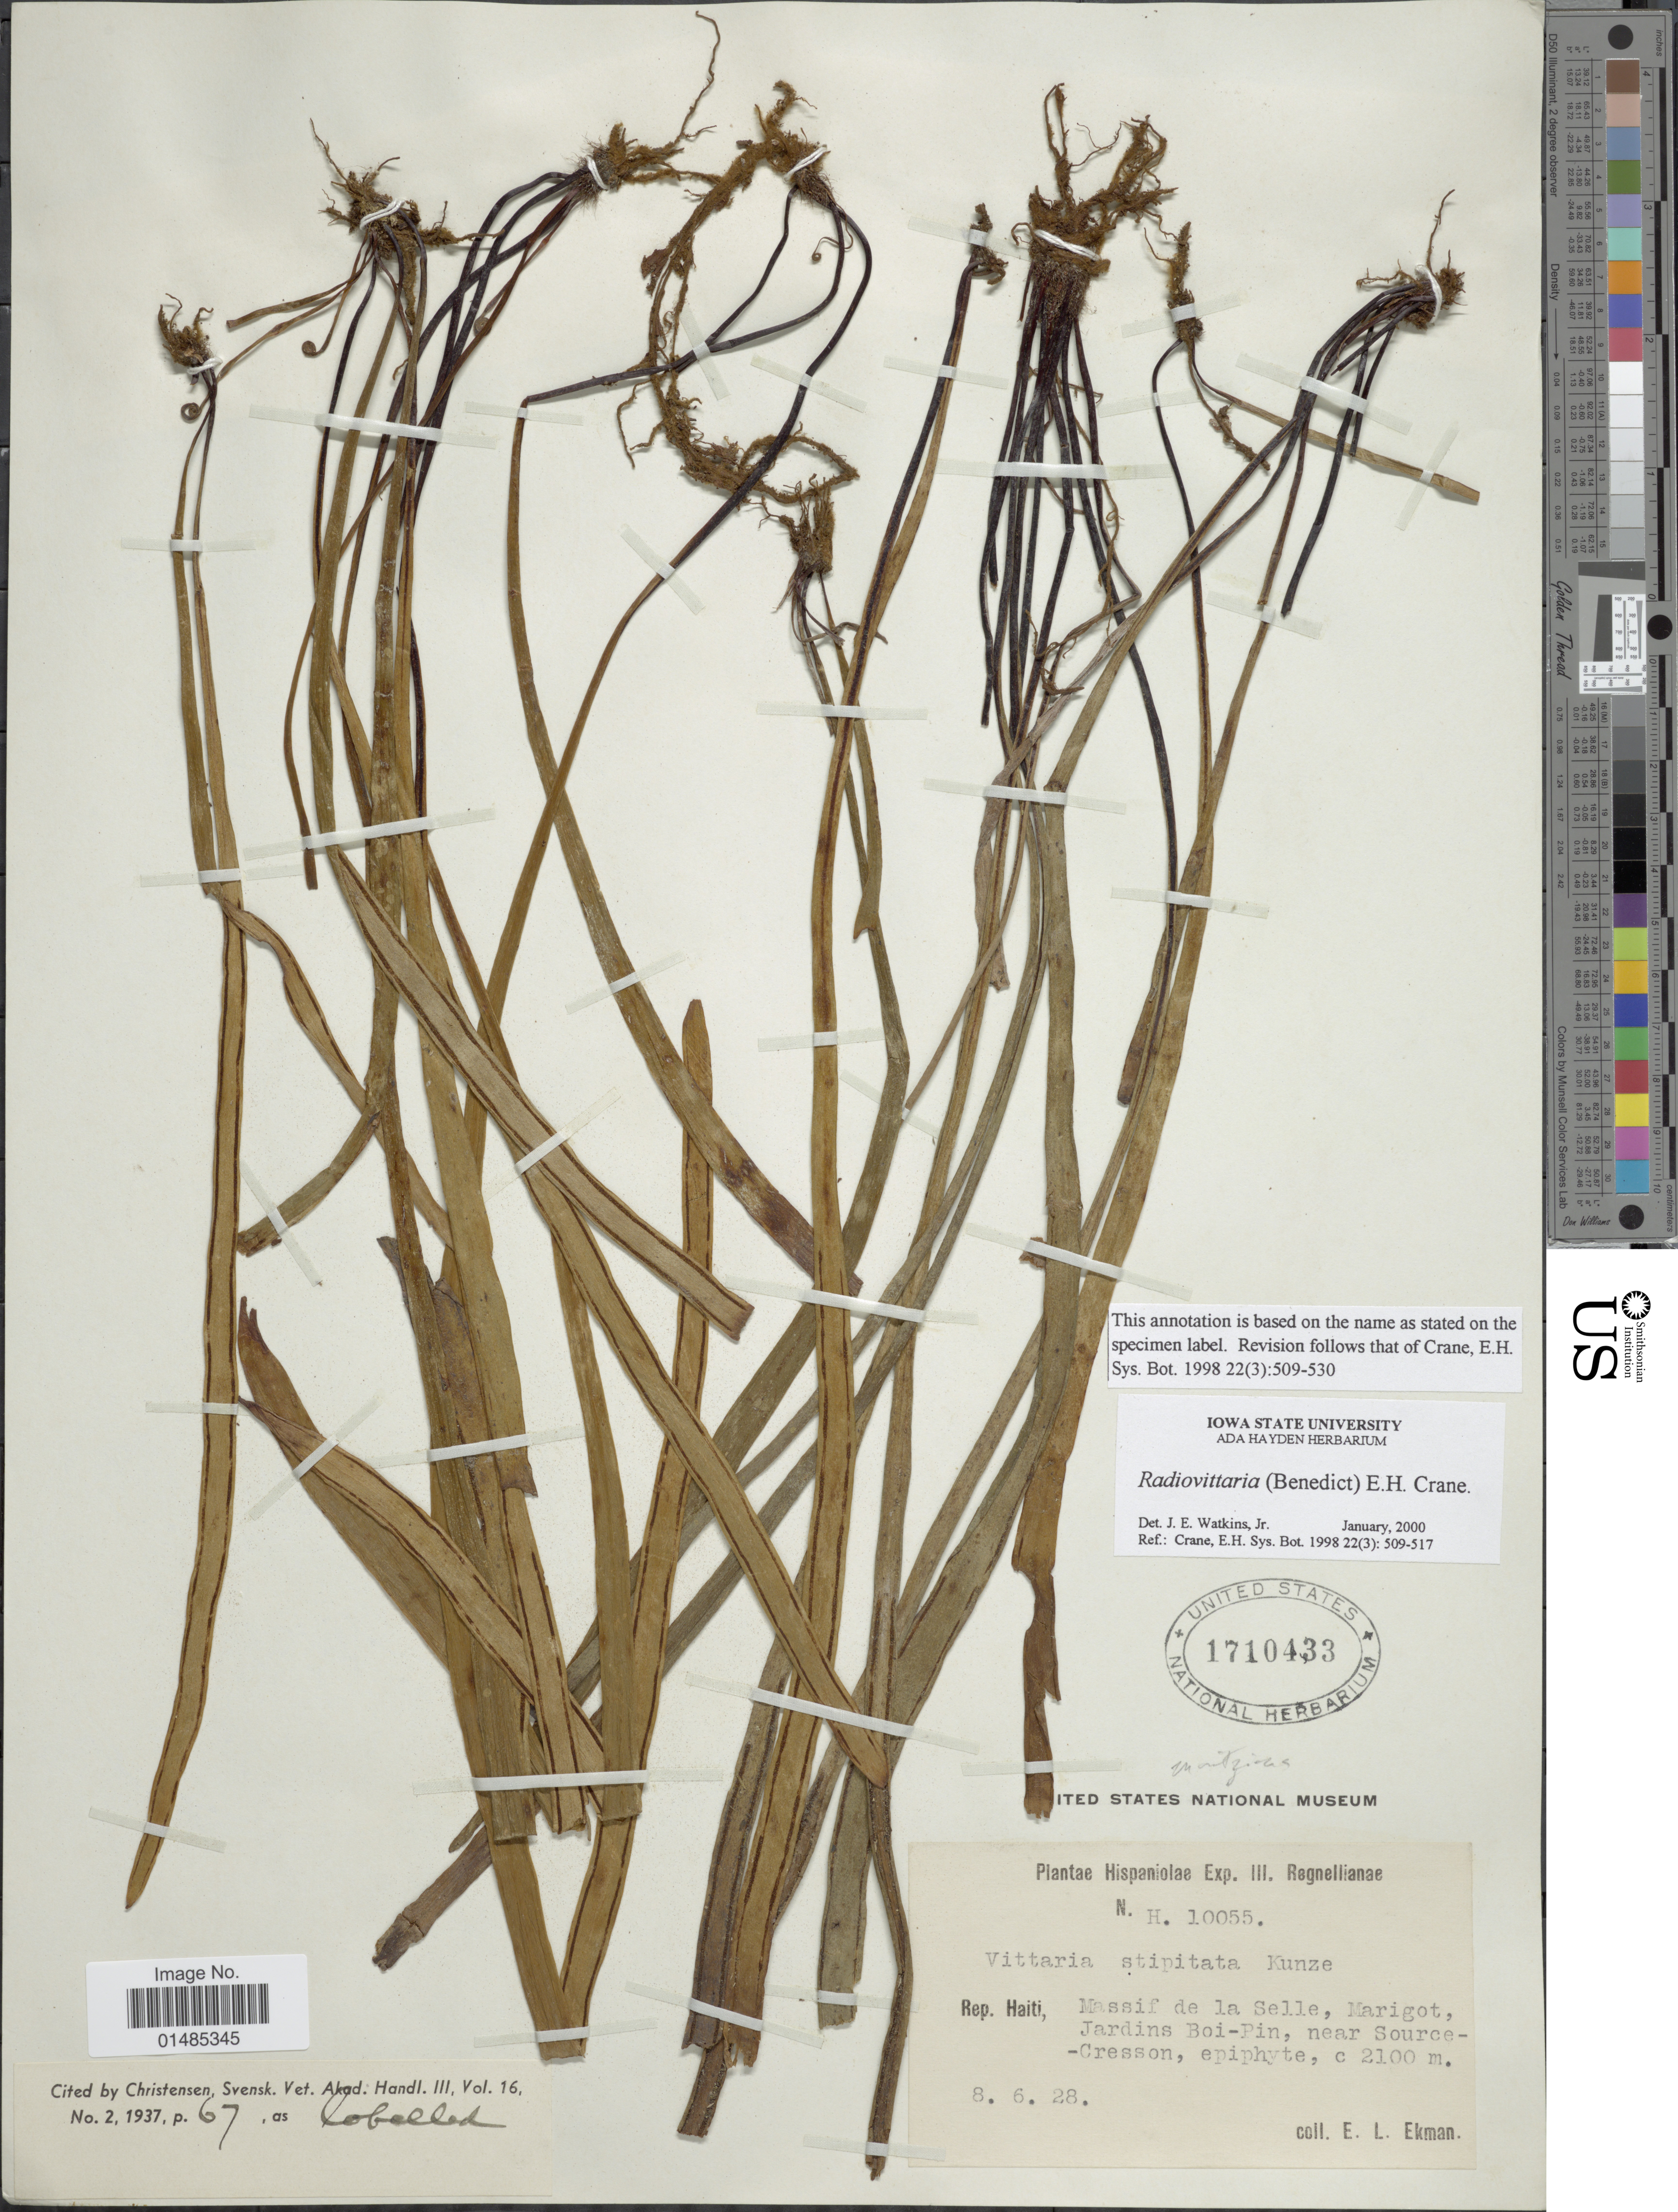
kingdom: Plantae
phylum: Tracheophyta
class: Polypodiopsida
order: Polypodiales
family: Pteridaceae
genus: Radiovittaria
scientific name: Radiovittaria stipitata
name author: (Kunze) E.H. Crane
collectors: E. L. Ekman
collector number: H. 10055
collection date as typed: Transcribed d/m/y: 8/6/28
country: Haiti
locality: Massif de la Selle, Marigot, Jardins Boi-Pin, near Source-Cresson.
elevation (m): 2100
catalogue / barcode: US 1710433